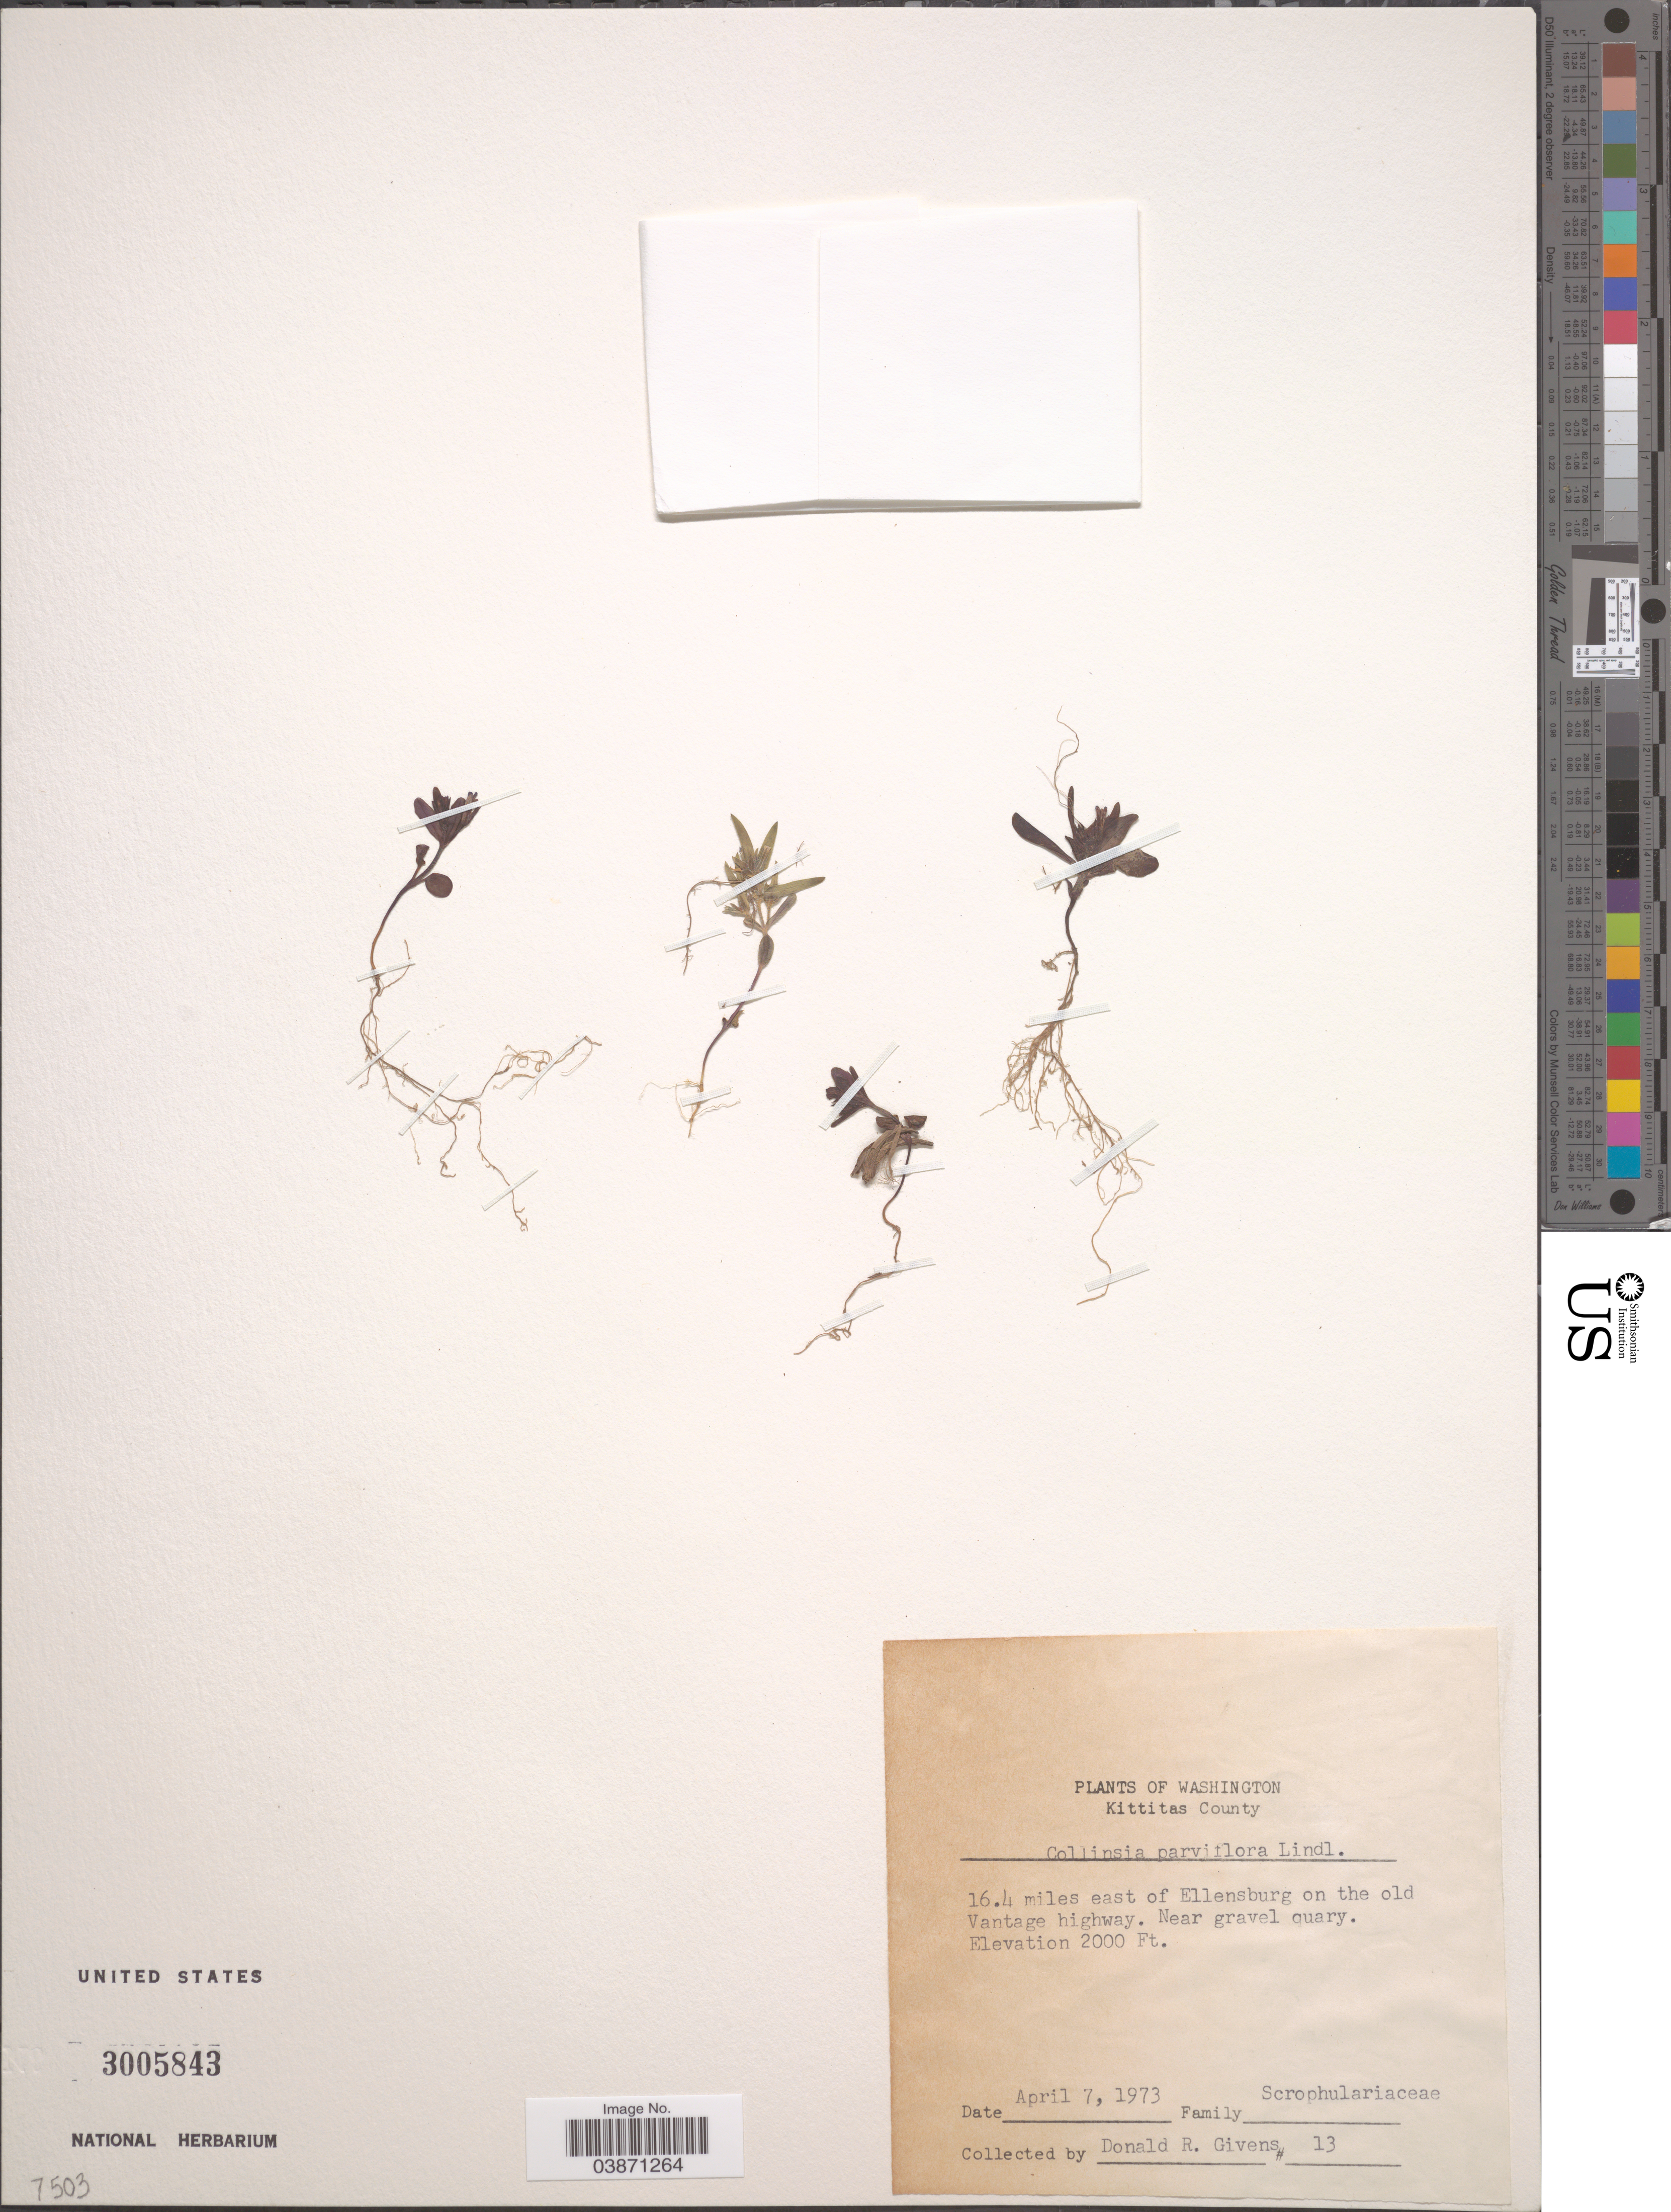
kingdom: Plantae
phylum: Tracheophyta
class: Magnoliopsida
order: Lamiales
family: Plantaginaceae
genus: Collinsia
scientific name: Collinsia parviflora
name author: Douglas ex Lindl.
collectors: D. Givens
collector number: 13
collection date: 1973-04-07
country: United States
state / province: Washington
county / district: Kittitas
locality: Kittitas County. 16.4 miles east of Ellensburg on the old Vantage highway.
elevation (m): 610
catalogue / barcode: US 3005843